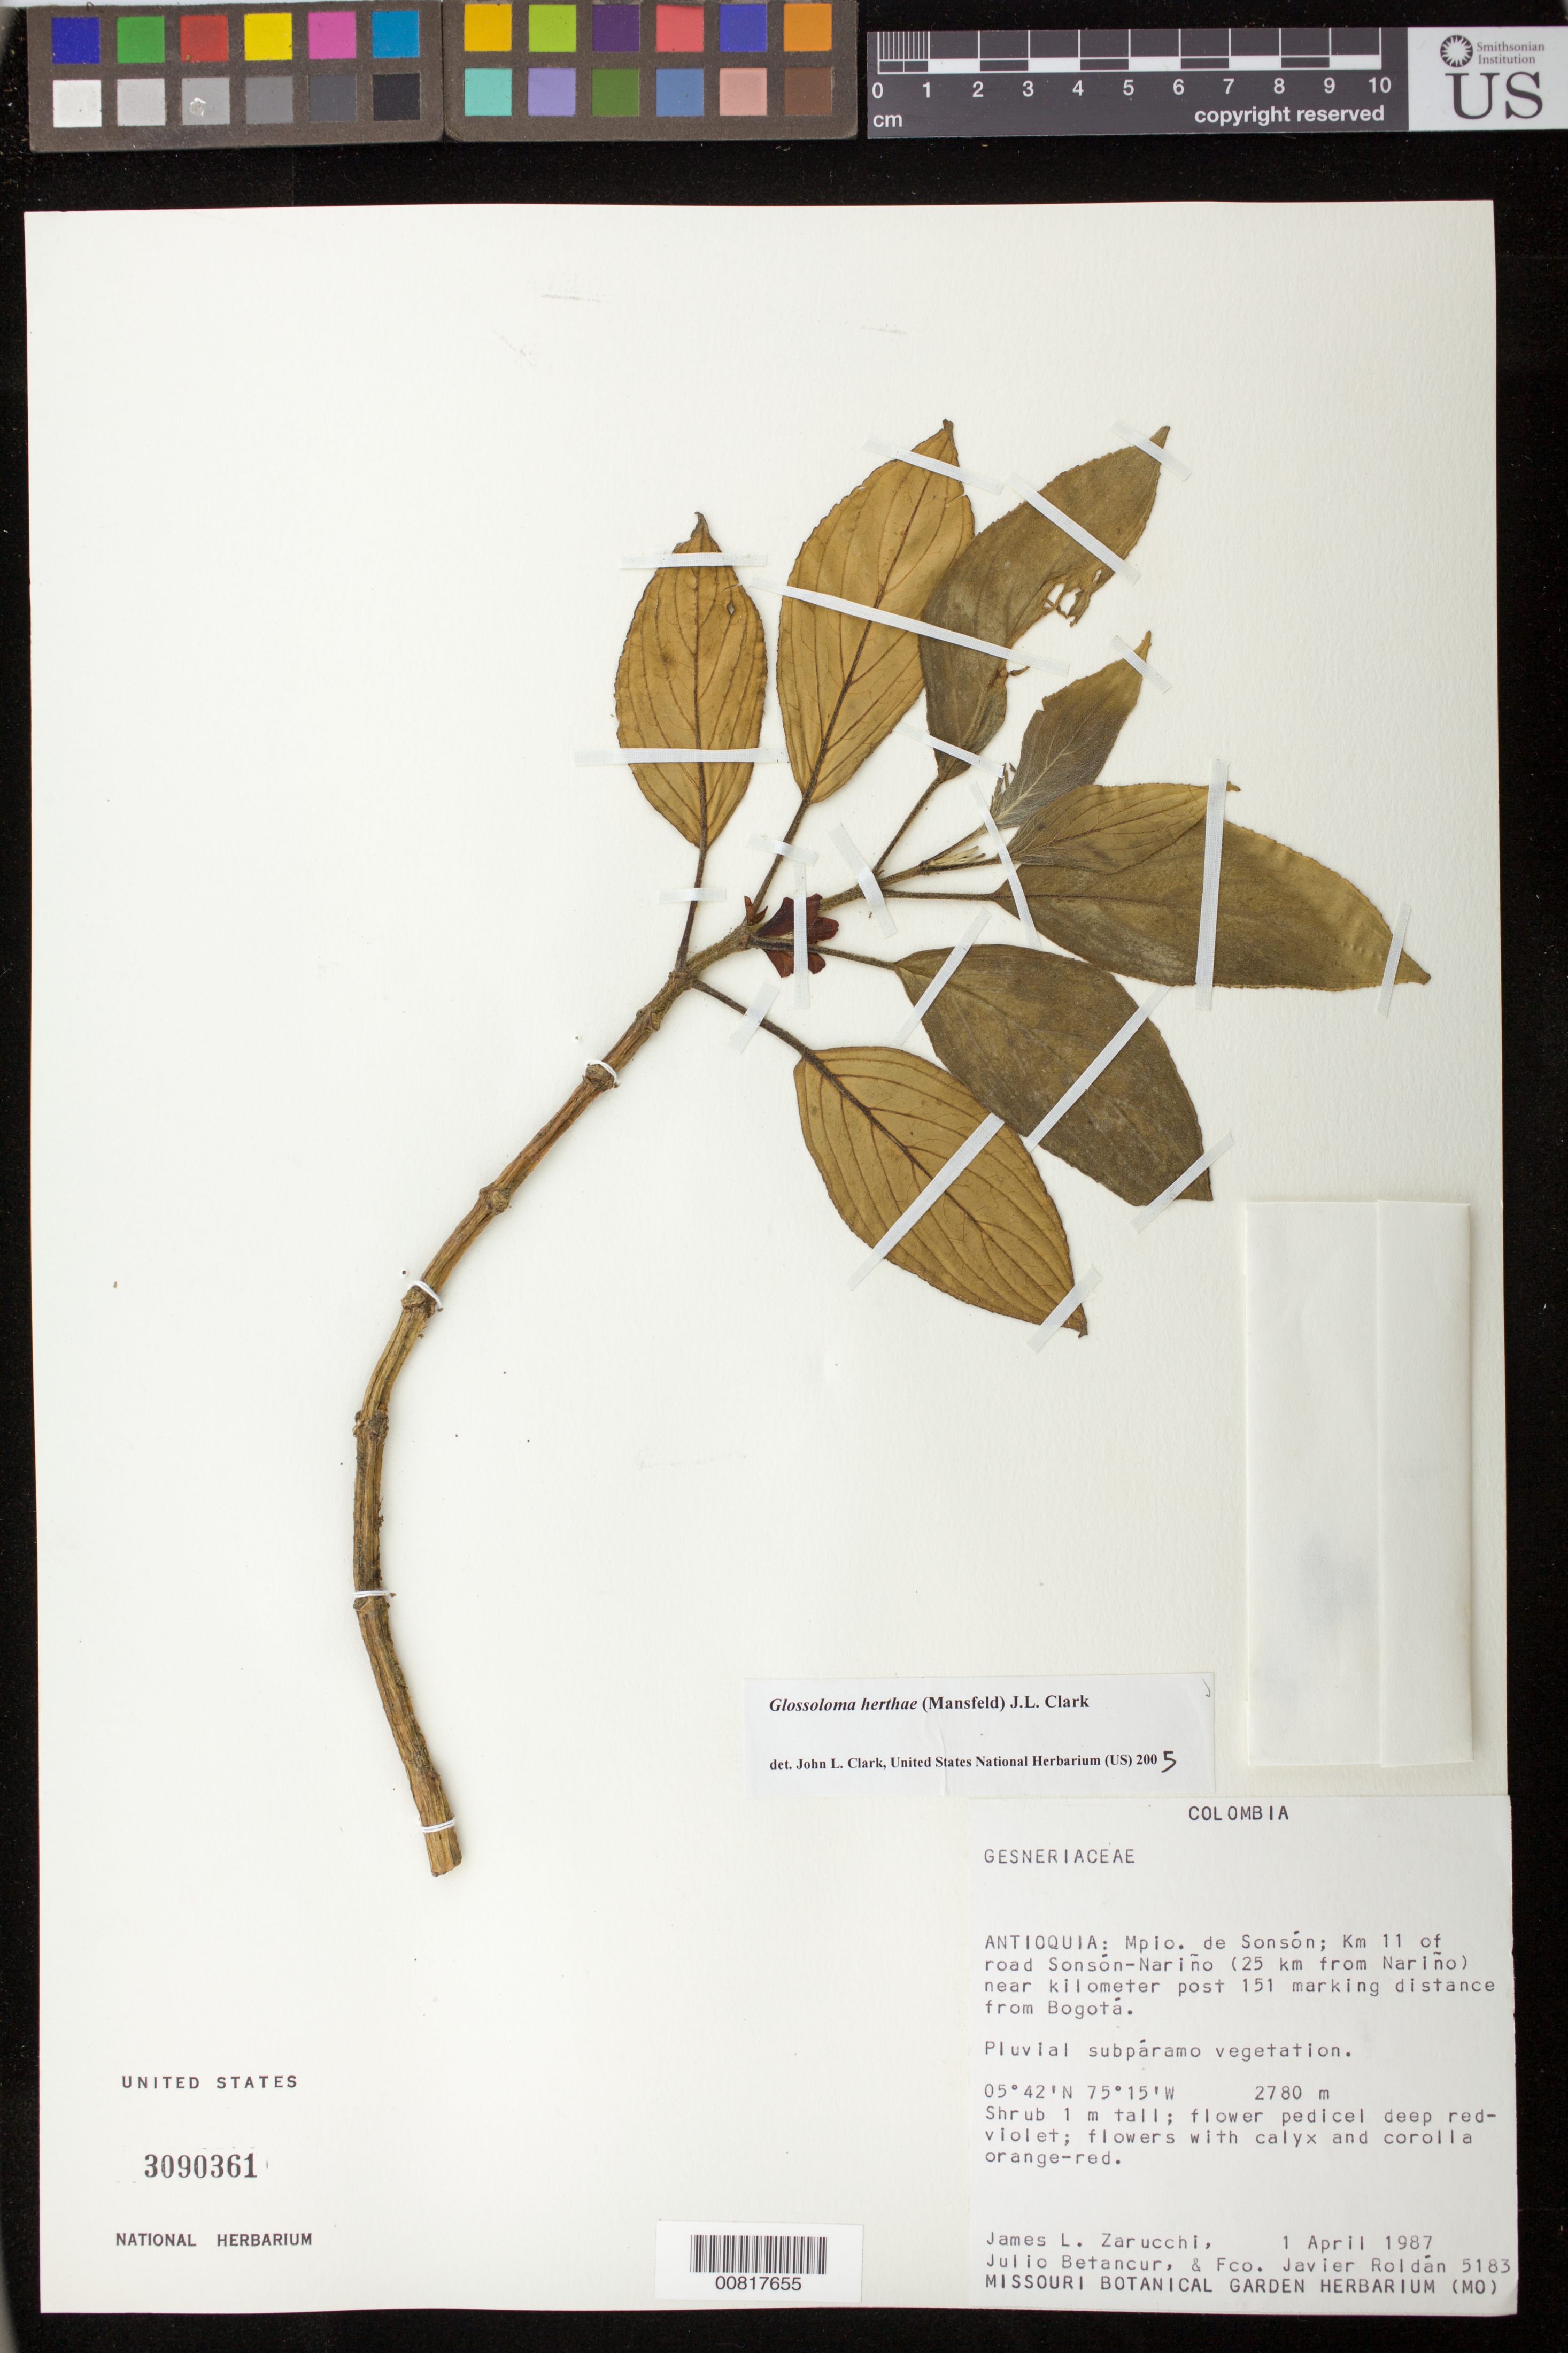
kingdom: Plantae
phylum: Tracheophyta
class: Magnoliopsida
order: Lamiales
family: Gesneriaceae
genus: Glossoloma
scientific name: Glossoloma herthae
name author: (Mansf.) J.L. Clark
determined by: Clark, J. L., (SEL), The Marie Selby Botanical Garden (UNITED STATES)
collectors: J. L. Zarucchi, J. C. Betancur & F. J. Roldán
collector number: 5183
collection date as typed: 01 Apr 1987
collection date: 1987-04-01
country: Colombia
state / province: Antioquia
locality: Mpio. Sonsón; km 11 of road Sonsón-Nariño (25 km from Nariño) near km pst 151 marking distance from Bogotá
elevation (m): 2780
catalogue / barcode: US 3090361